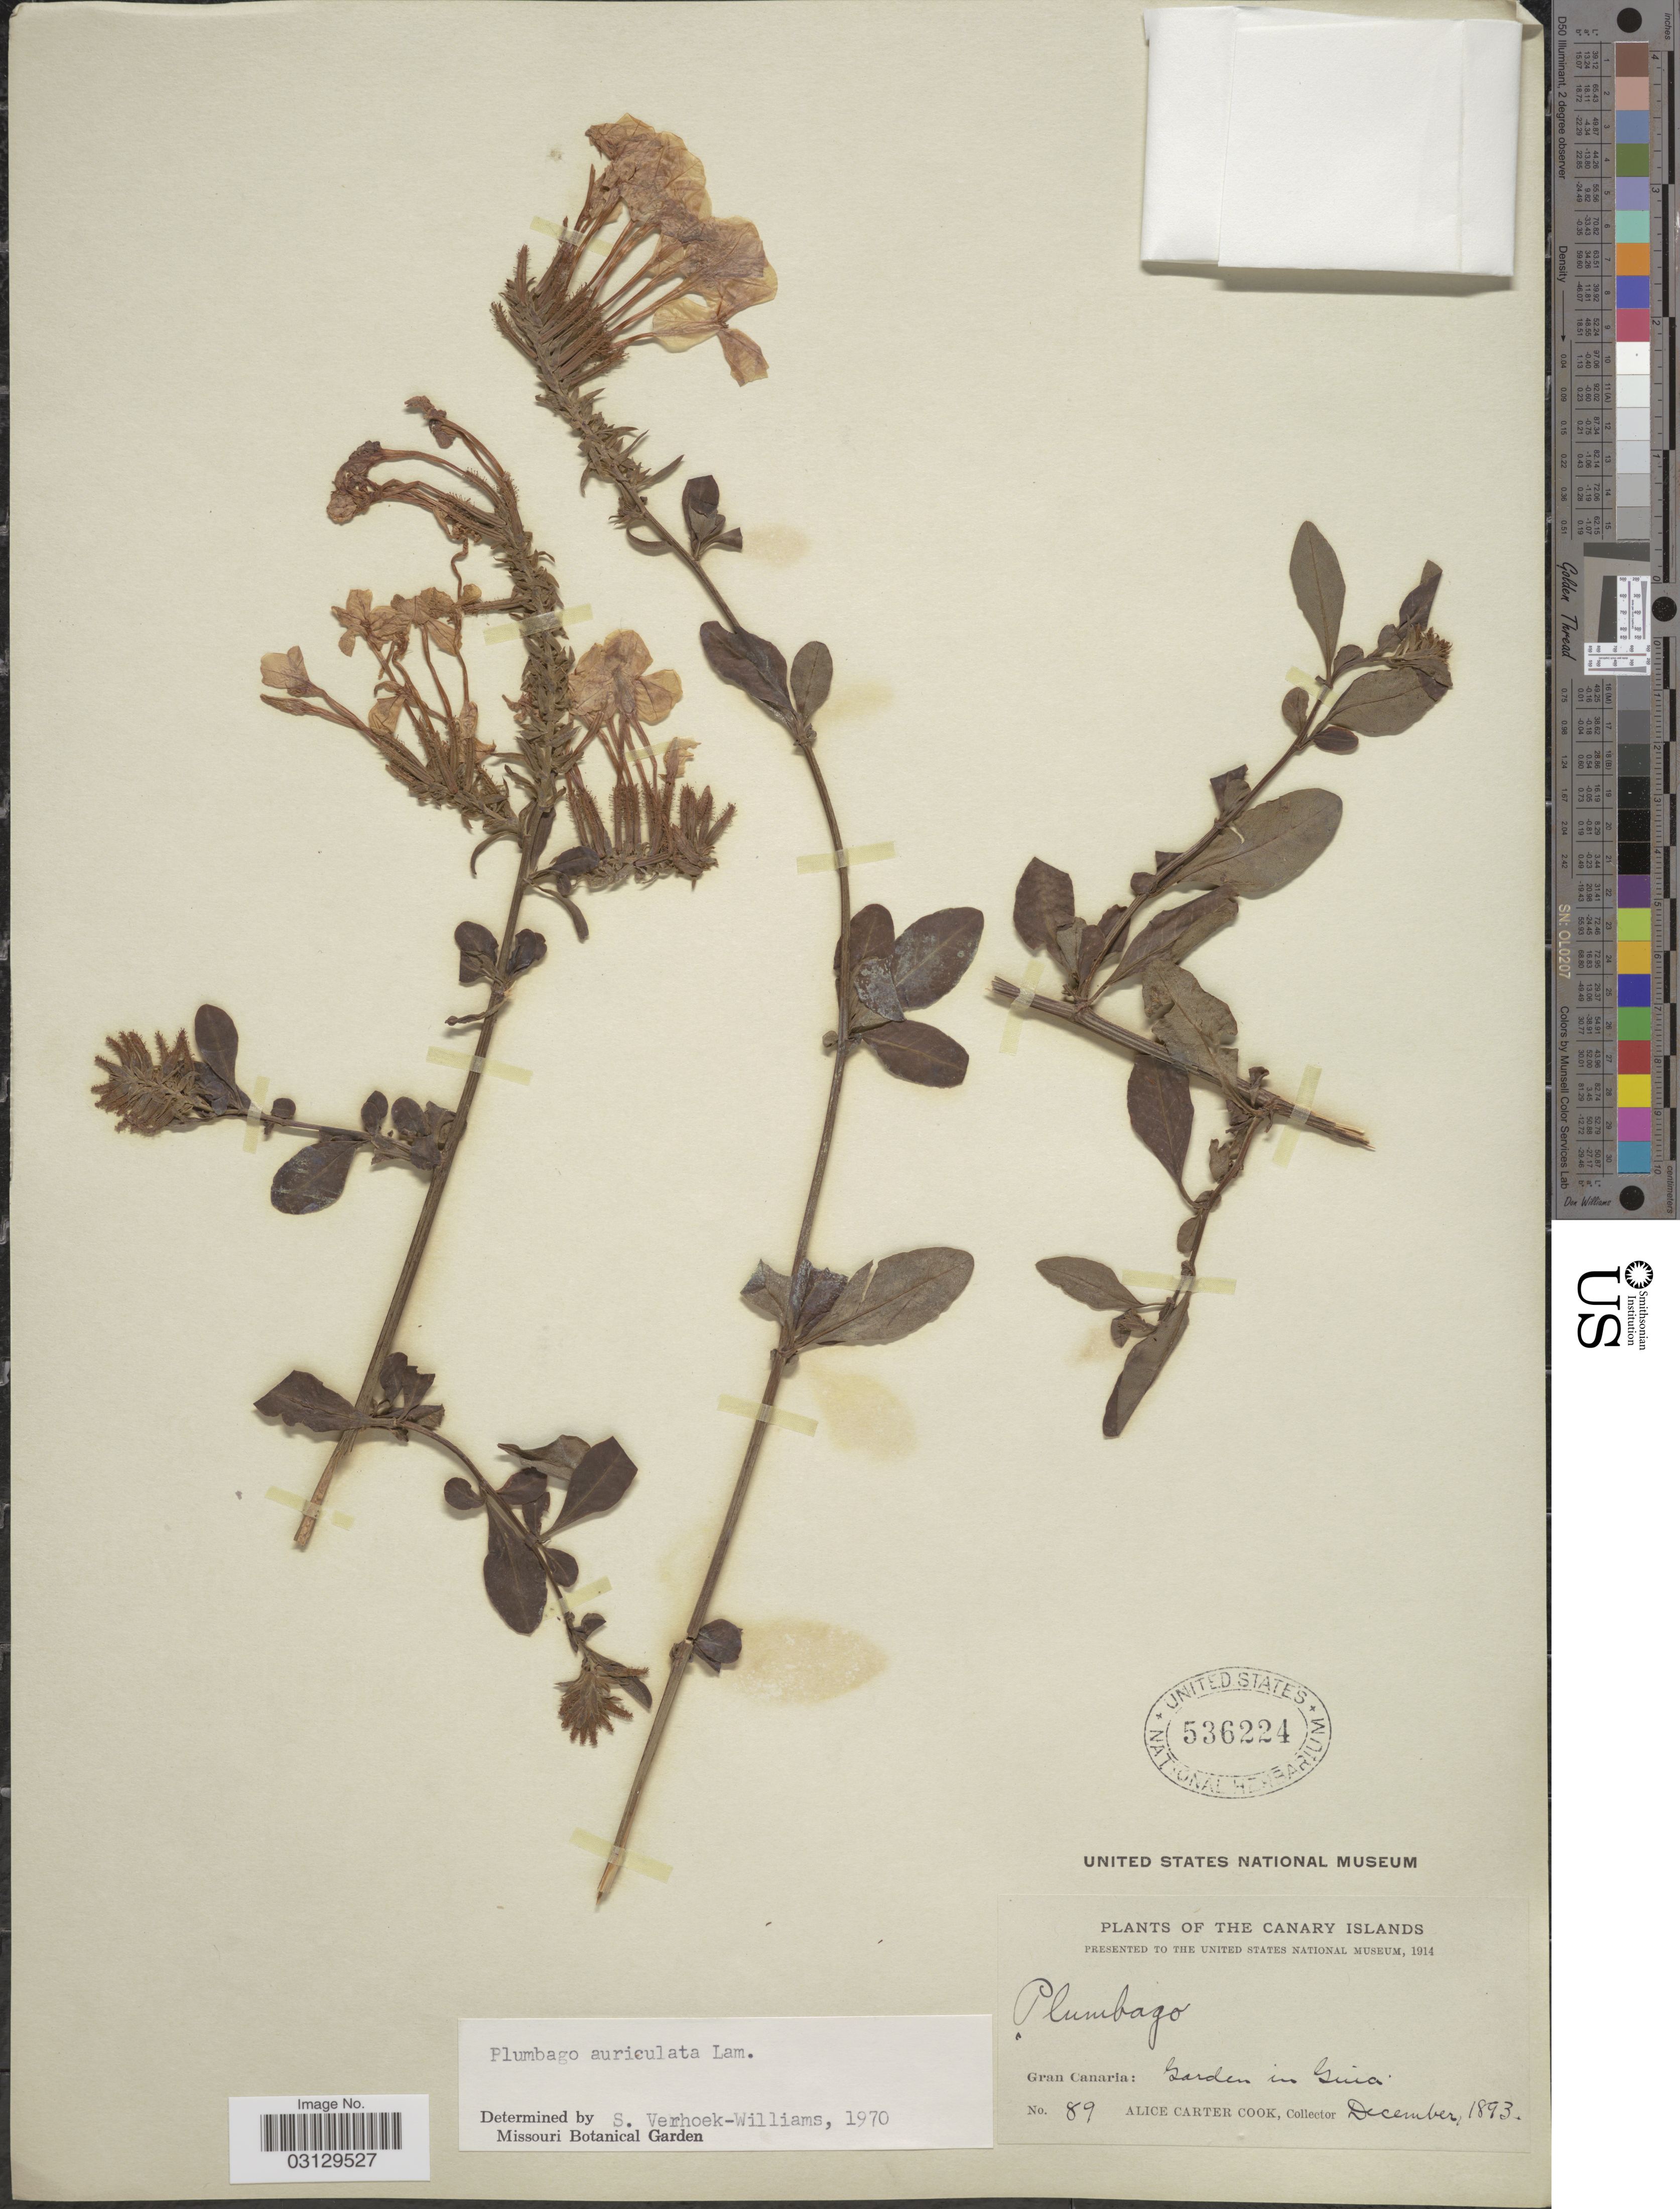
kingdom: Plantae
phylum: Tracheophyta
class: Magnoliopsida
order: Caryophyllales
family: Plumbaginaceae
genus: Plumbago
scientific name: Plumbago auriculata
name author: Lam.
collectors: Alice C. Cook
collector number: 89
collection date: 1893-12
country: Spain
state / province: Canarias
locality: The Canary Islands. Gran Canaria: Garden in Guia.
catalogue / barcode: US 536224